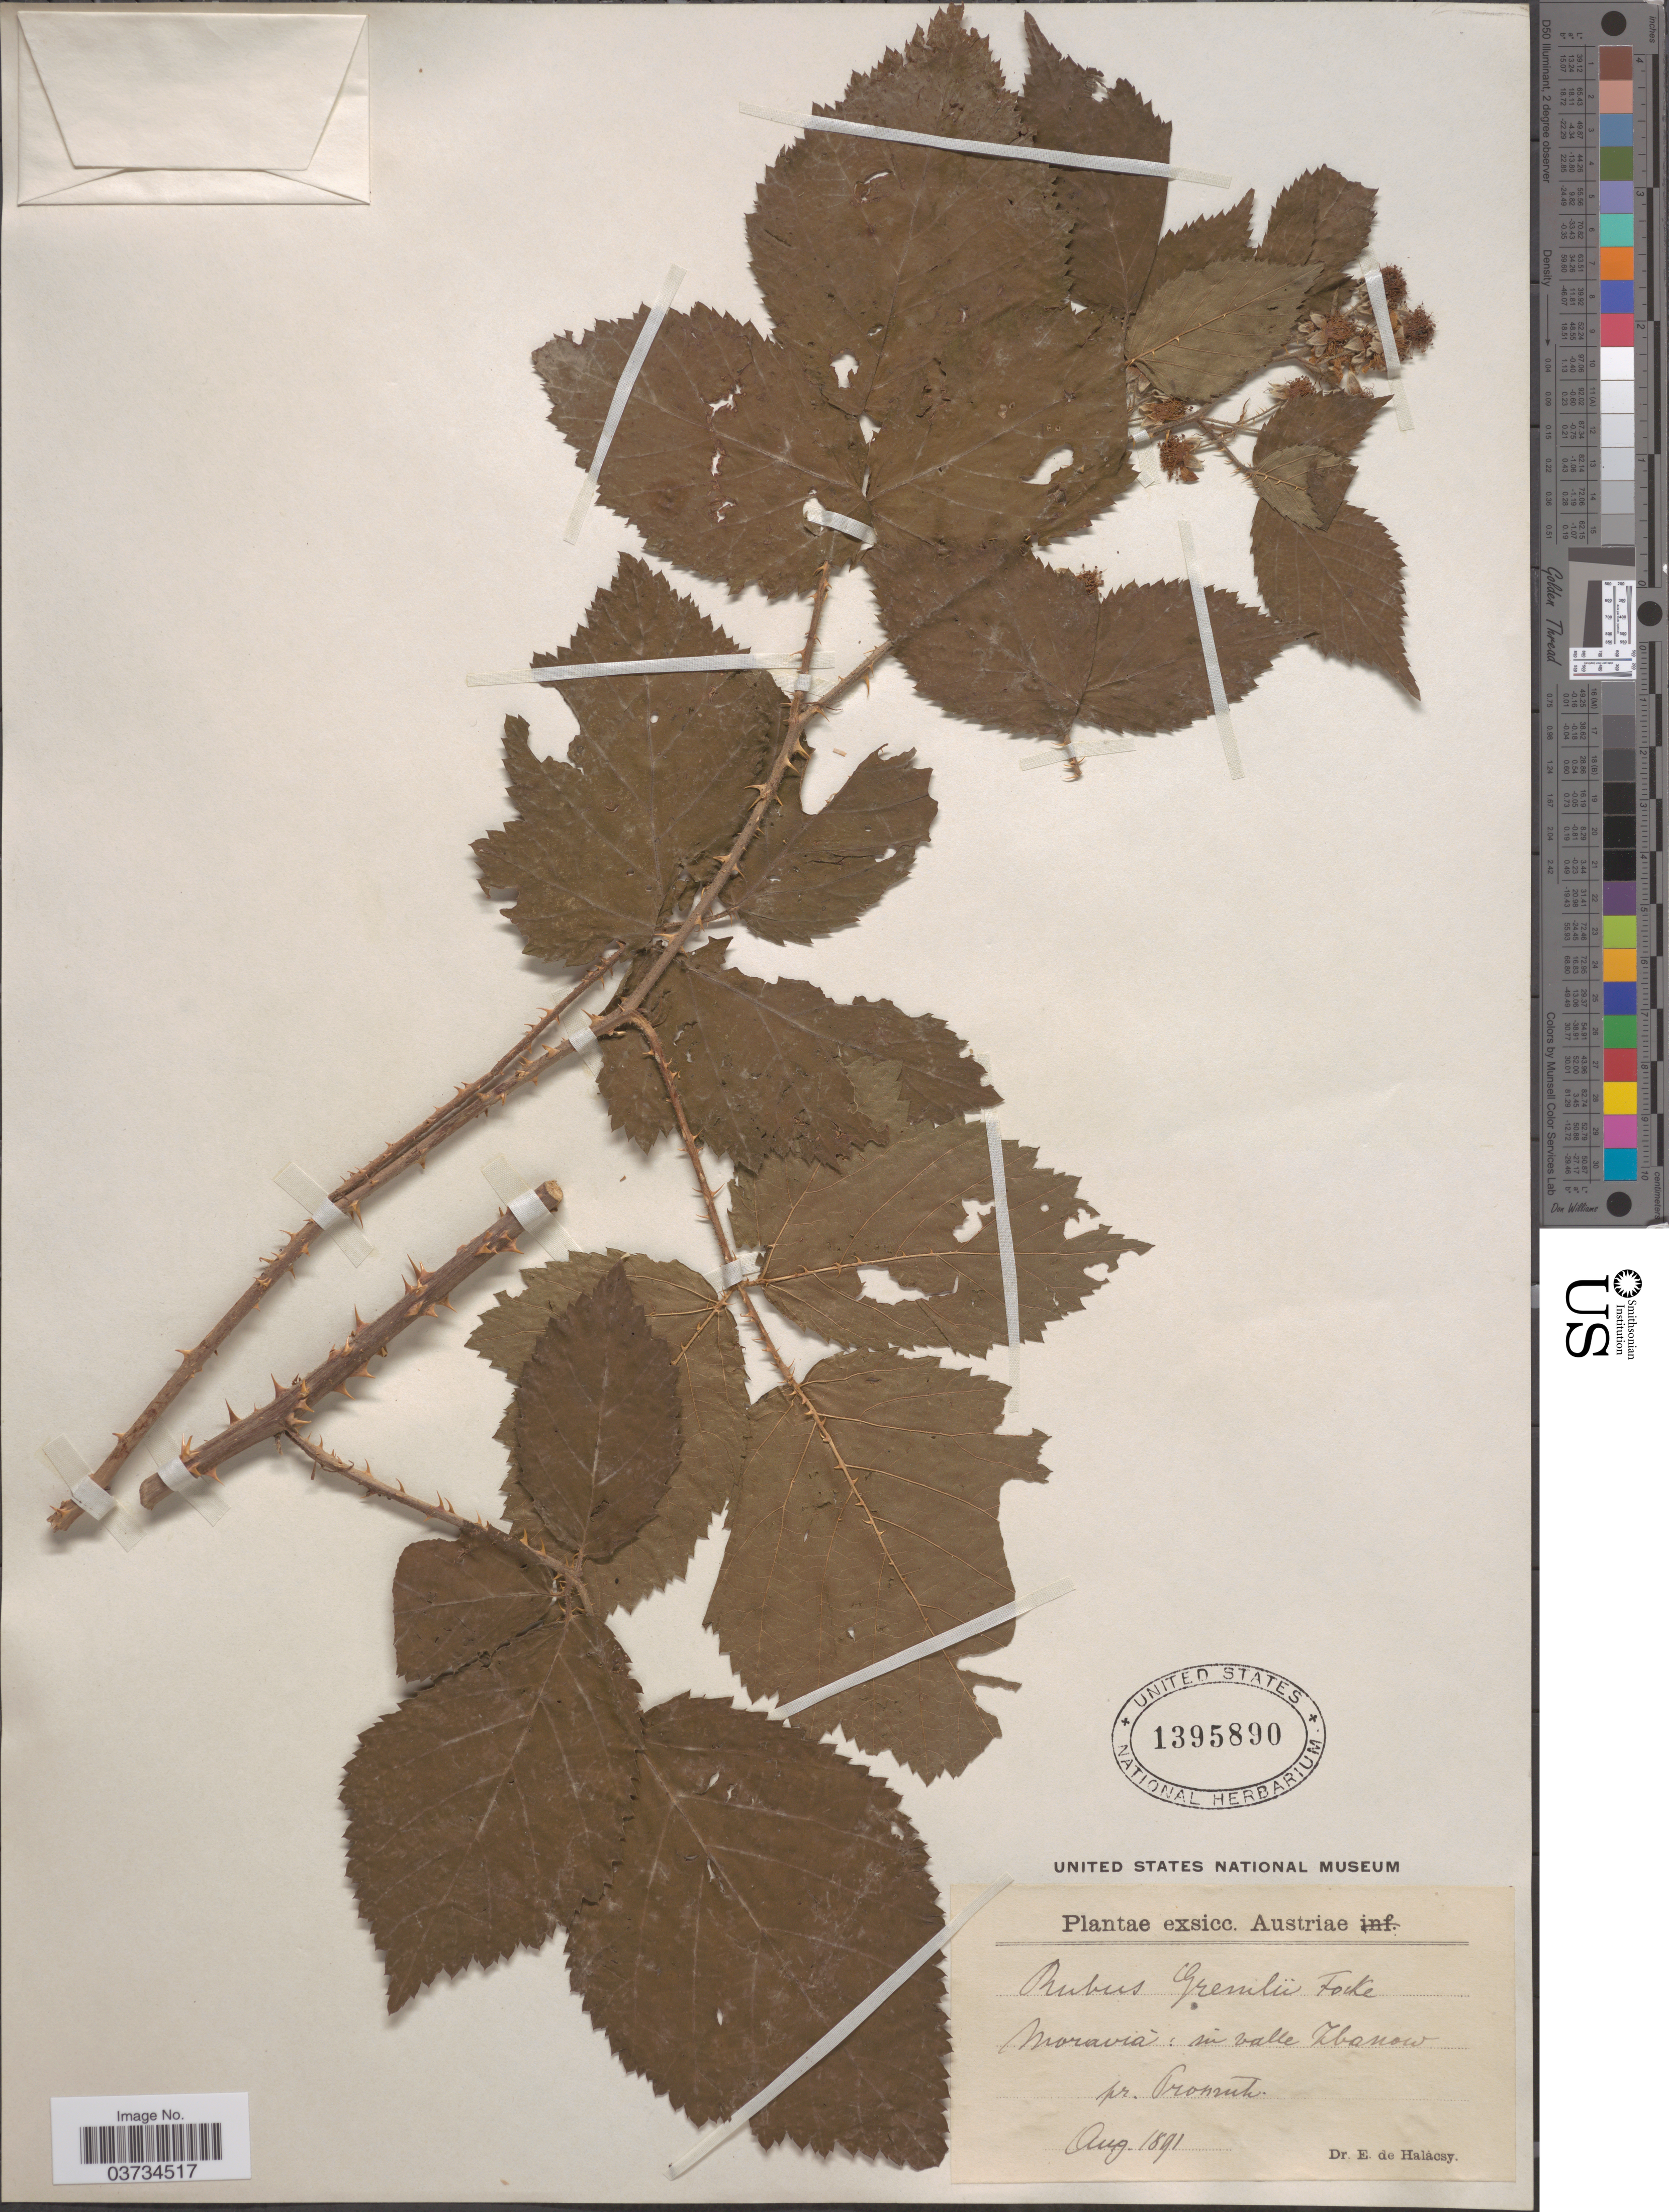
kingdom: Plantae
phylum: Tracheophyta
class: Magnoliopsida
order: Rosales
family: Rosaceae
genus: Rubus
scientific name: Rubus gremlii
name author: Focke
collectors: E. von Halacsy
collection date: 1891-08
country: Austria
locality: Moravia: in valle Zbanow [interpreted] pr. Promute [interpreted].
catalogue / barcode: US 1395890